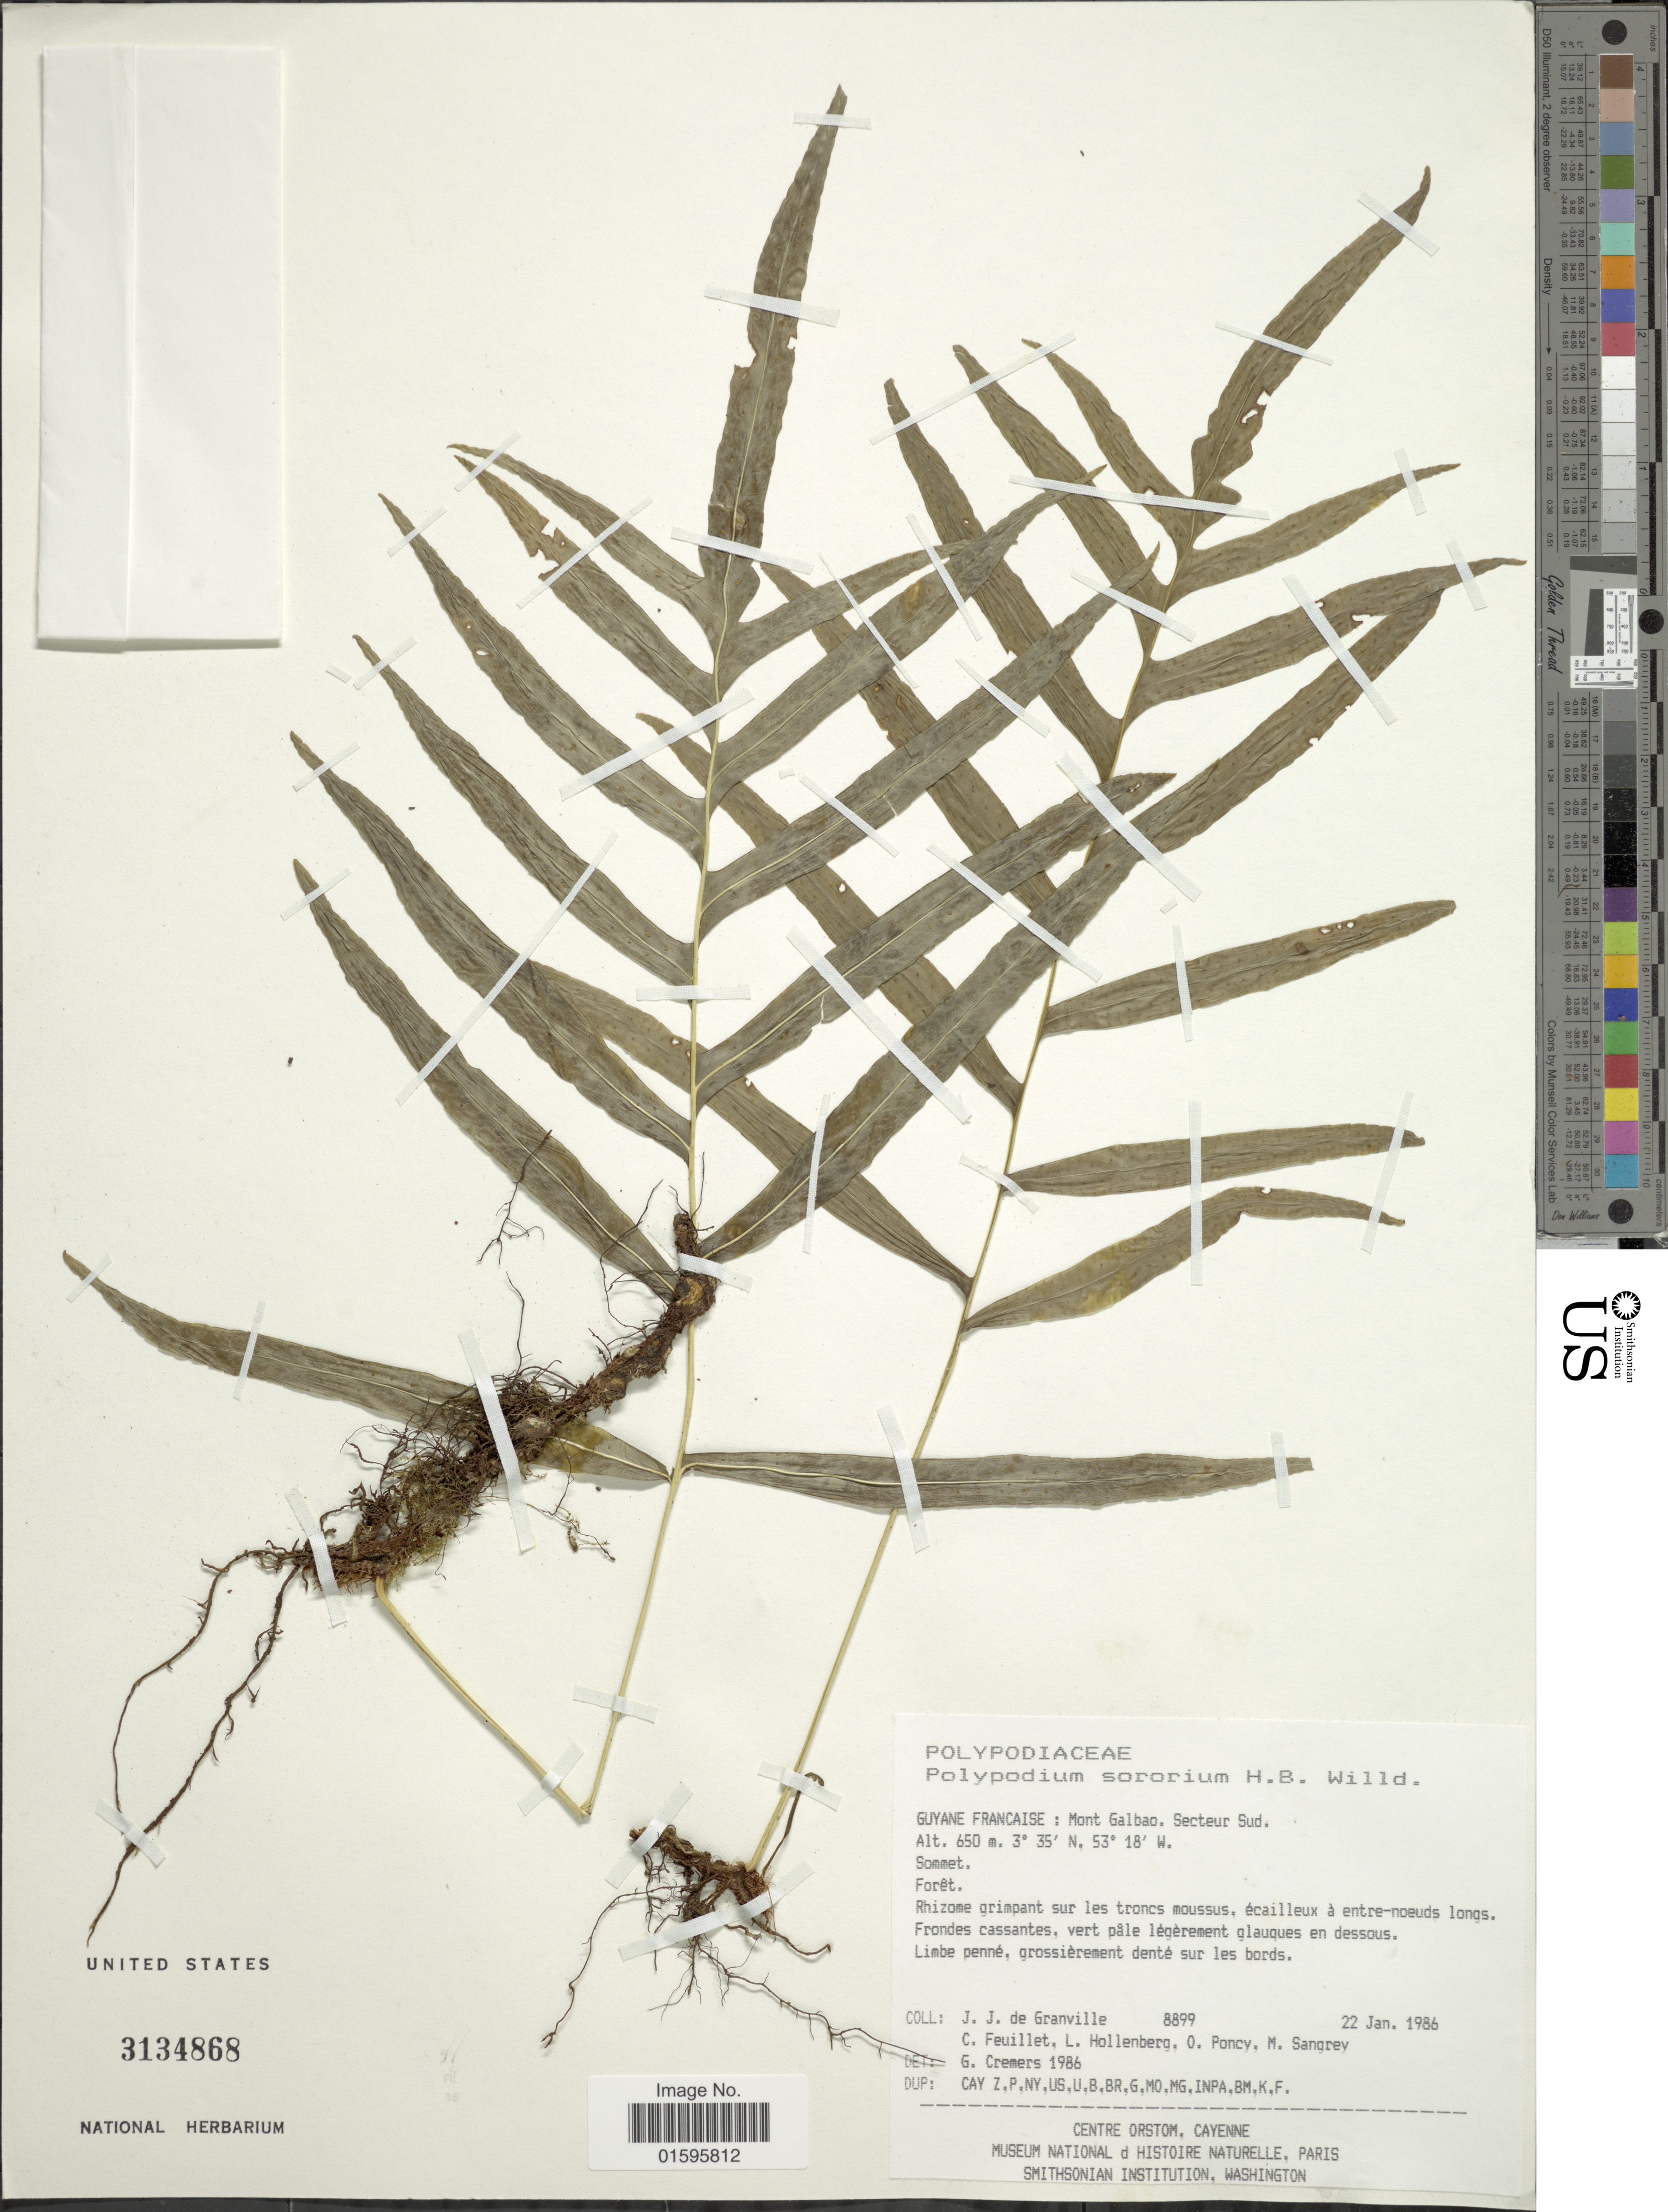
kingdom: Plantae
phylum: Tracheophyta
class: Polypodiopsida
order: Polypodiales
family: Polypodiaceae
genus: Polypodium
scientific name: Polypodium dulce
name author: Poir.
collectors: J.-J. de Granville, C. Feuillet, L. Hollenberg, O. Poncy & et al.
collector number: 8899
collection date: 1986-01-22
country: French Guiana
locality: Guyane Francaise: Mont Galbao, Secteur Sud.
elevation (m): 650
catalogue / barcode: US 3134868